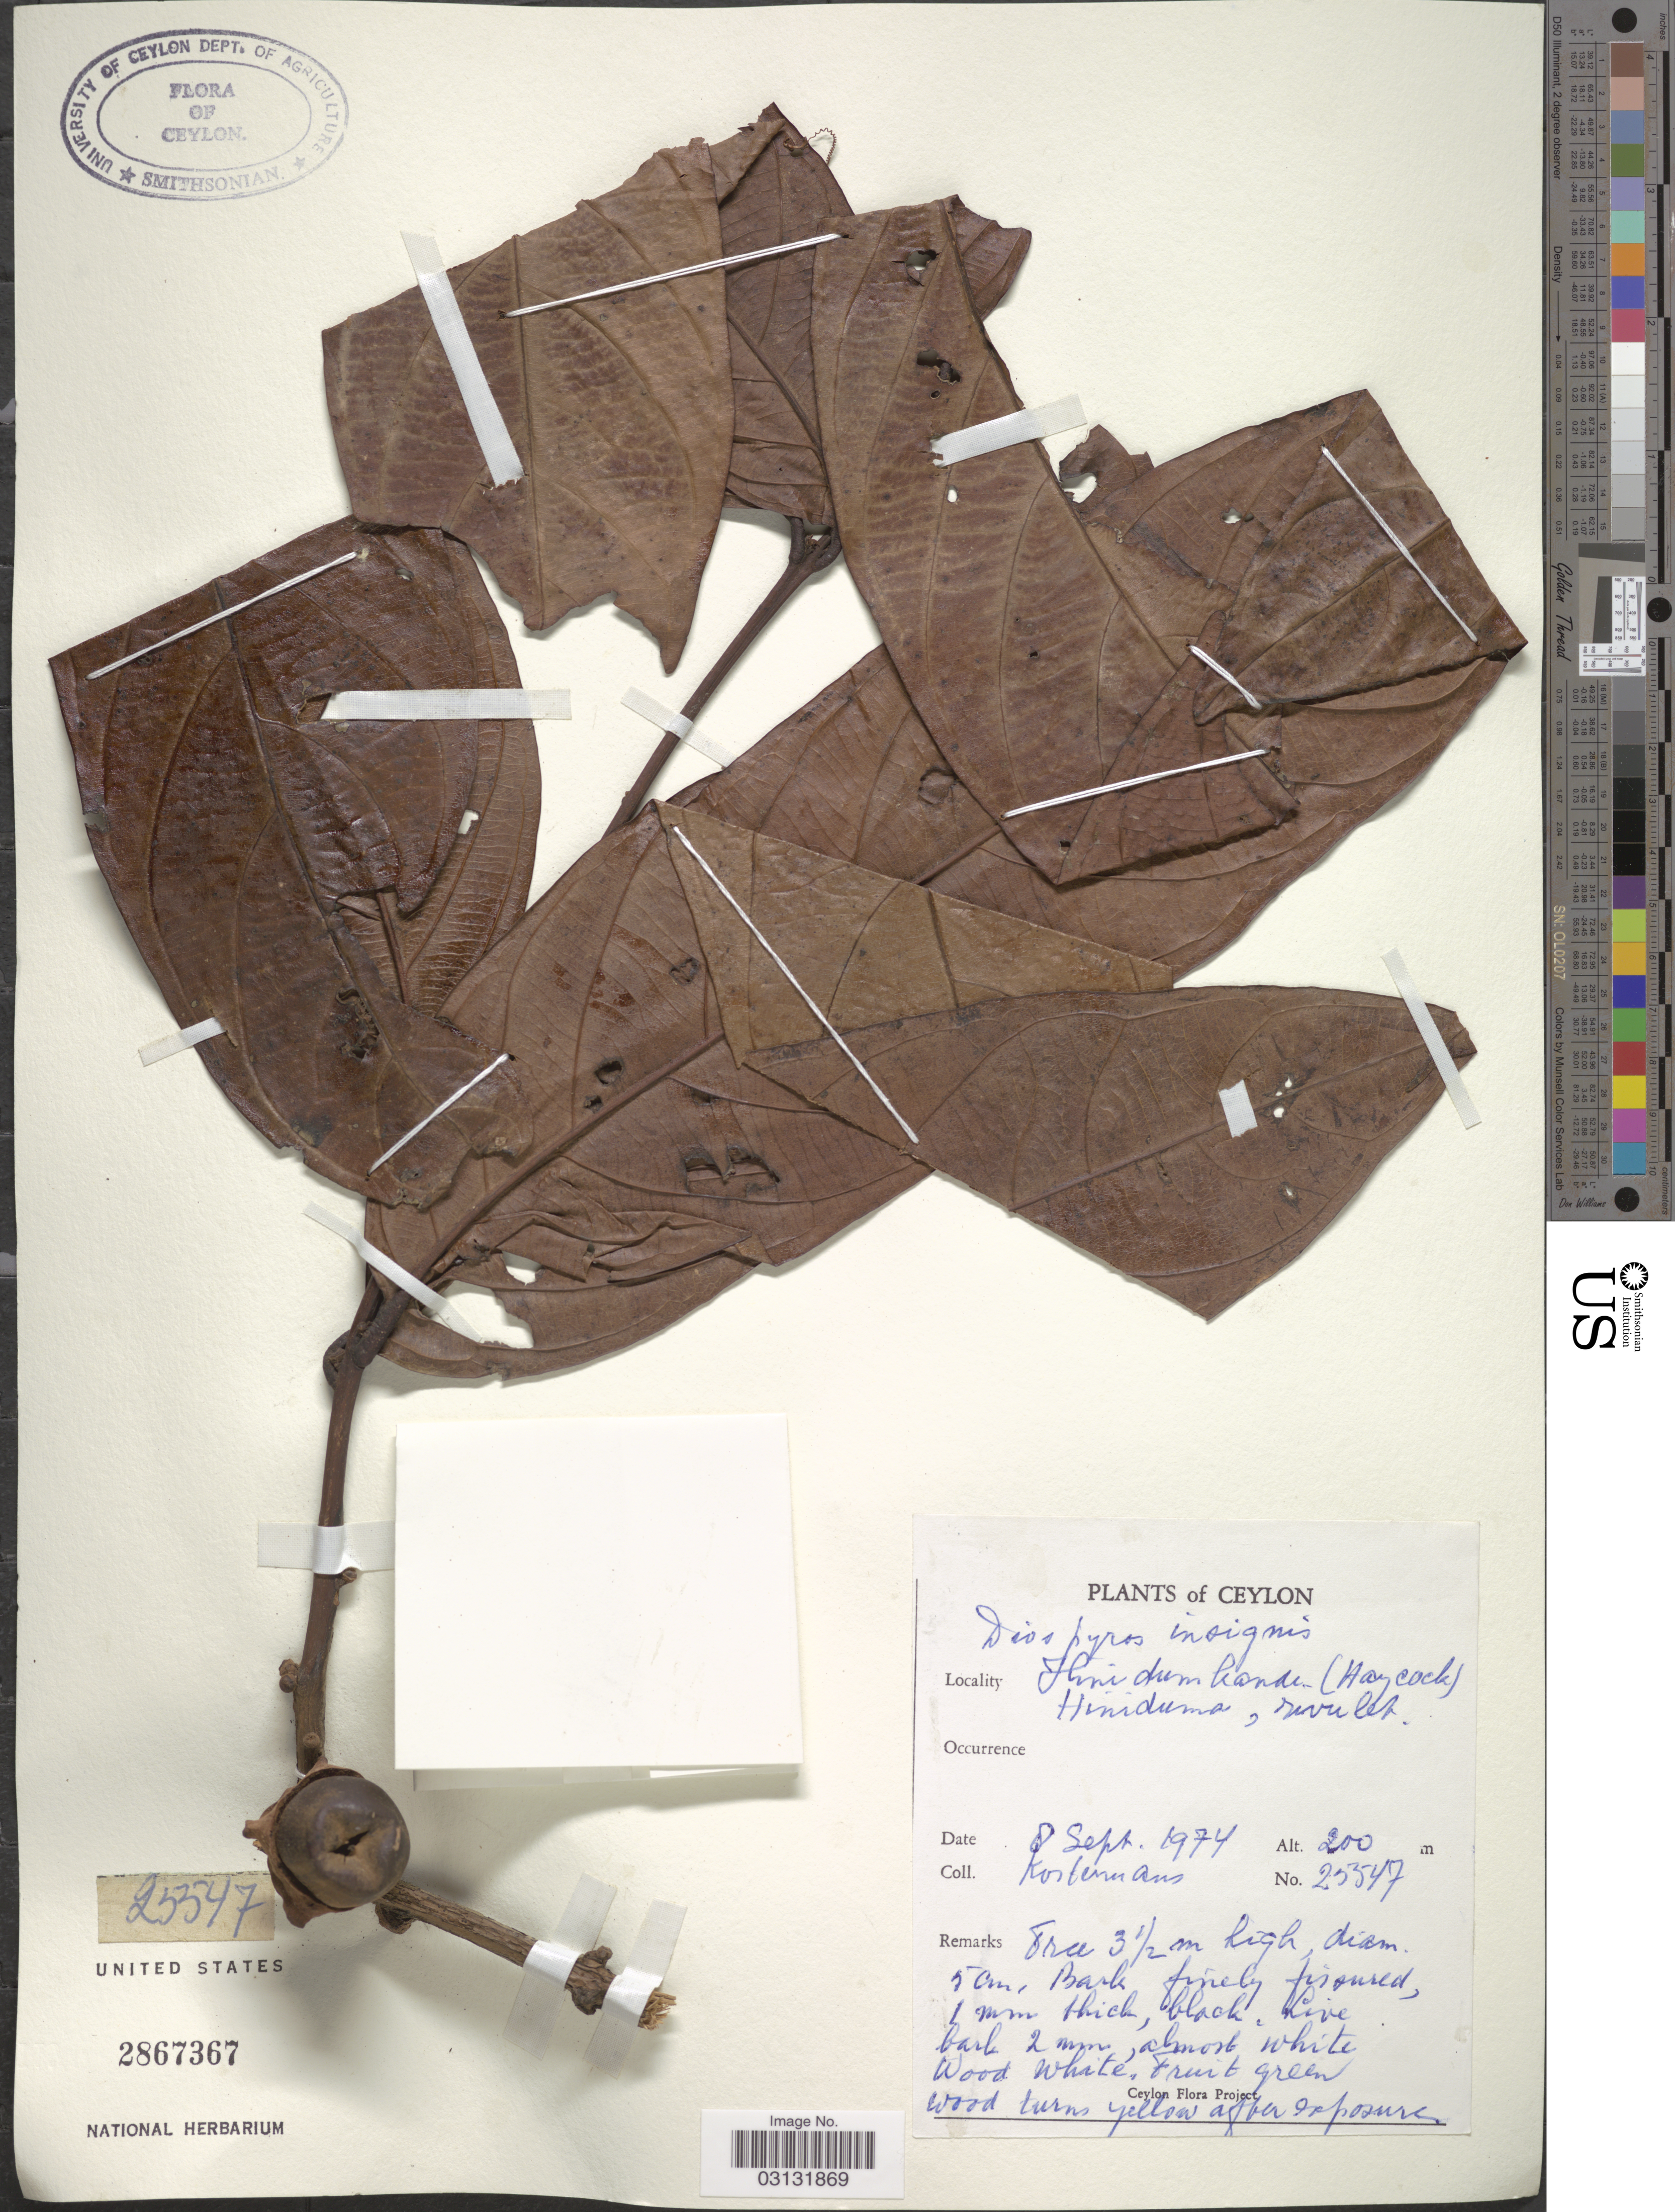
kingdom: Plantae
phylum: Tracheophyta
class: Magnoliopsida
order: Ericales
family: Ebenaceae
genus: Diospyros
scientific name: Diospyros insignis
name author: Thwaites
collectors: Kostermans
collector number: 25547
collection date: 1974-09-08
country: Sri Lanka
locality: Ceylon. Hinidumkande (Haycock). Hiniduma, rivulet.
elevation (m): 200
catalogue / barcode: US 2867367